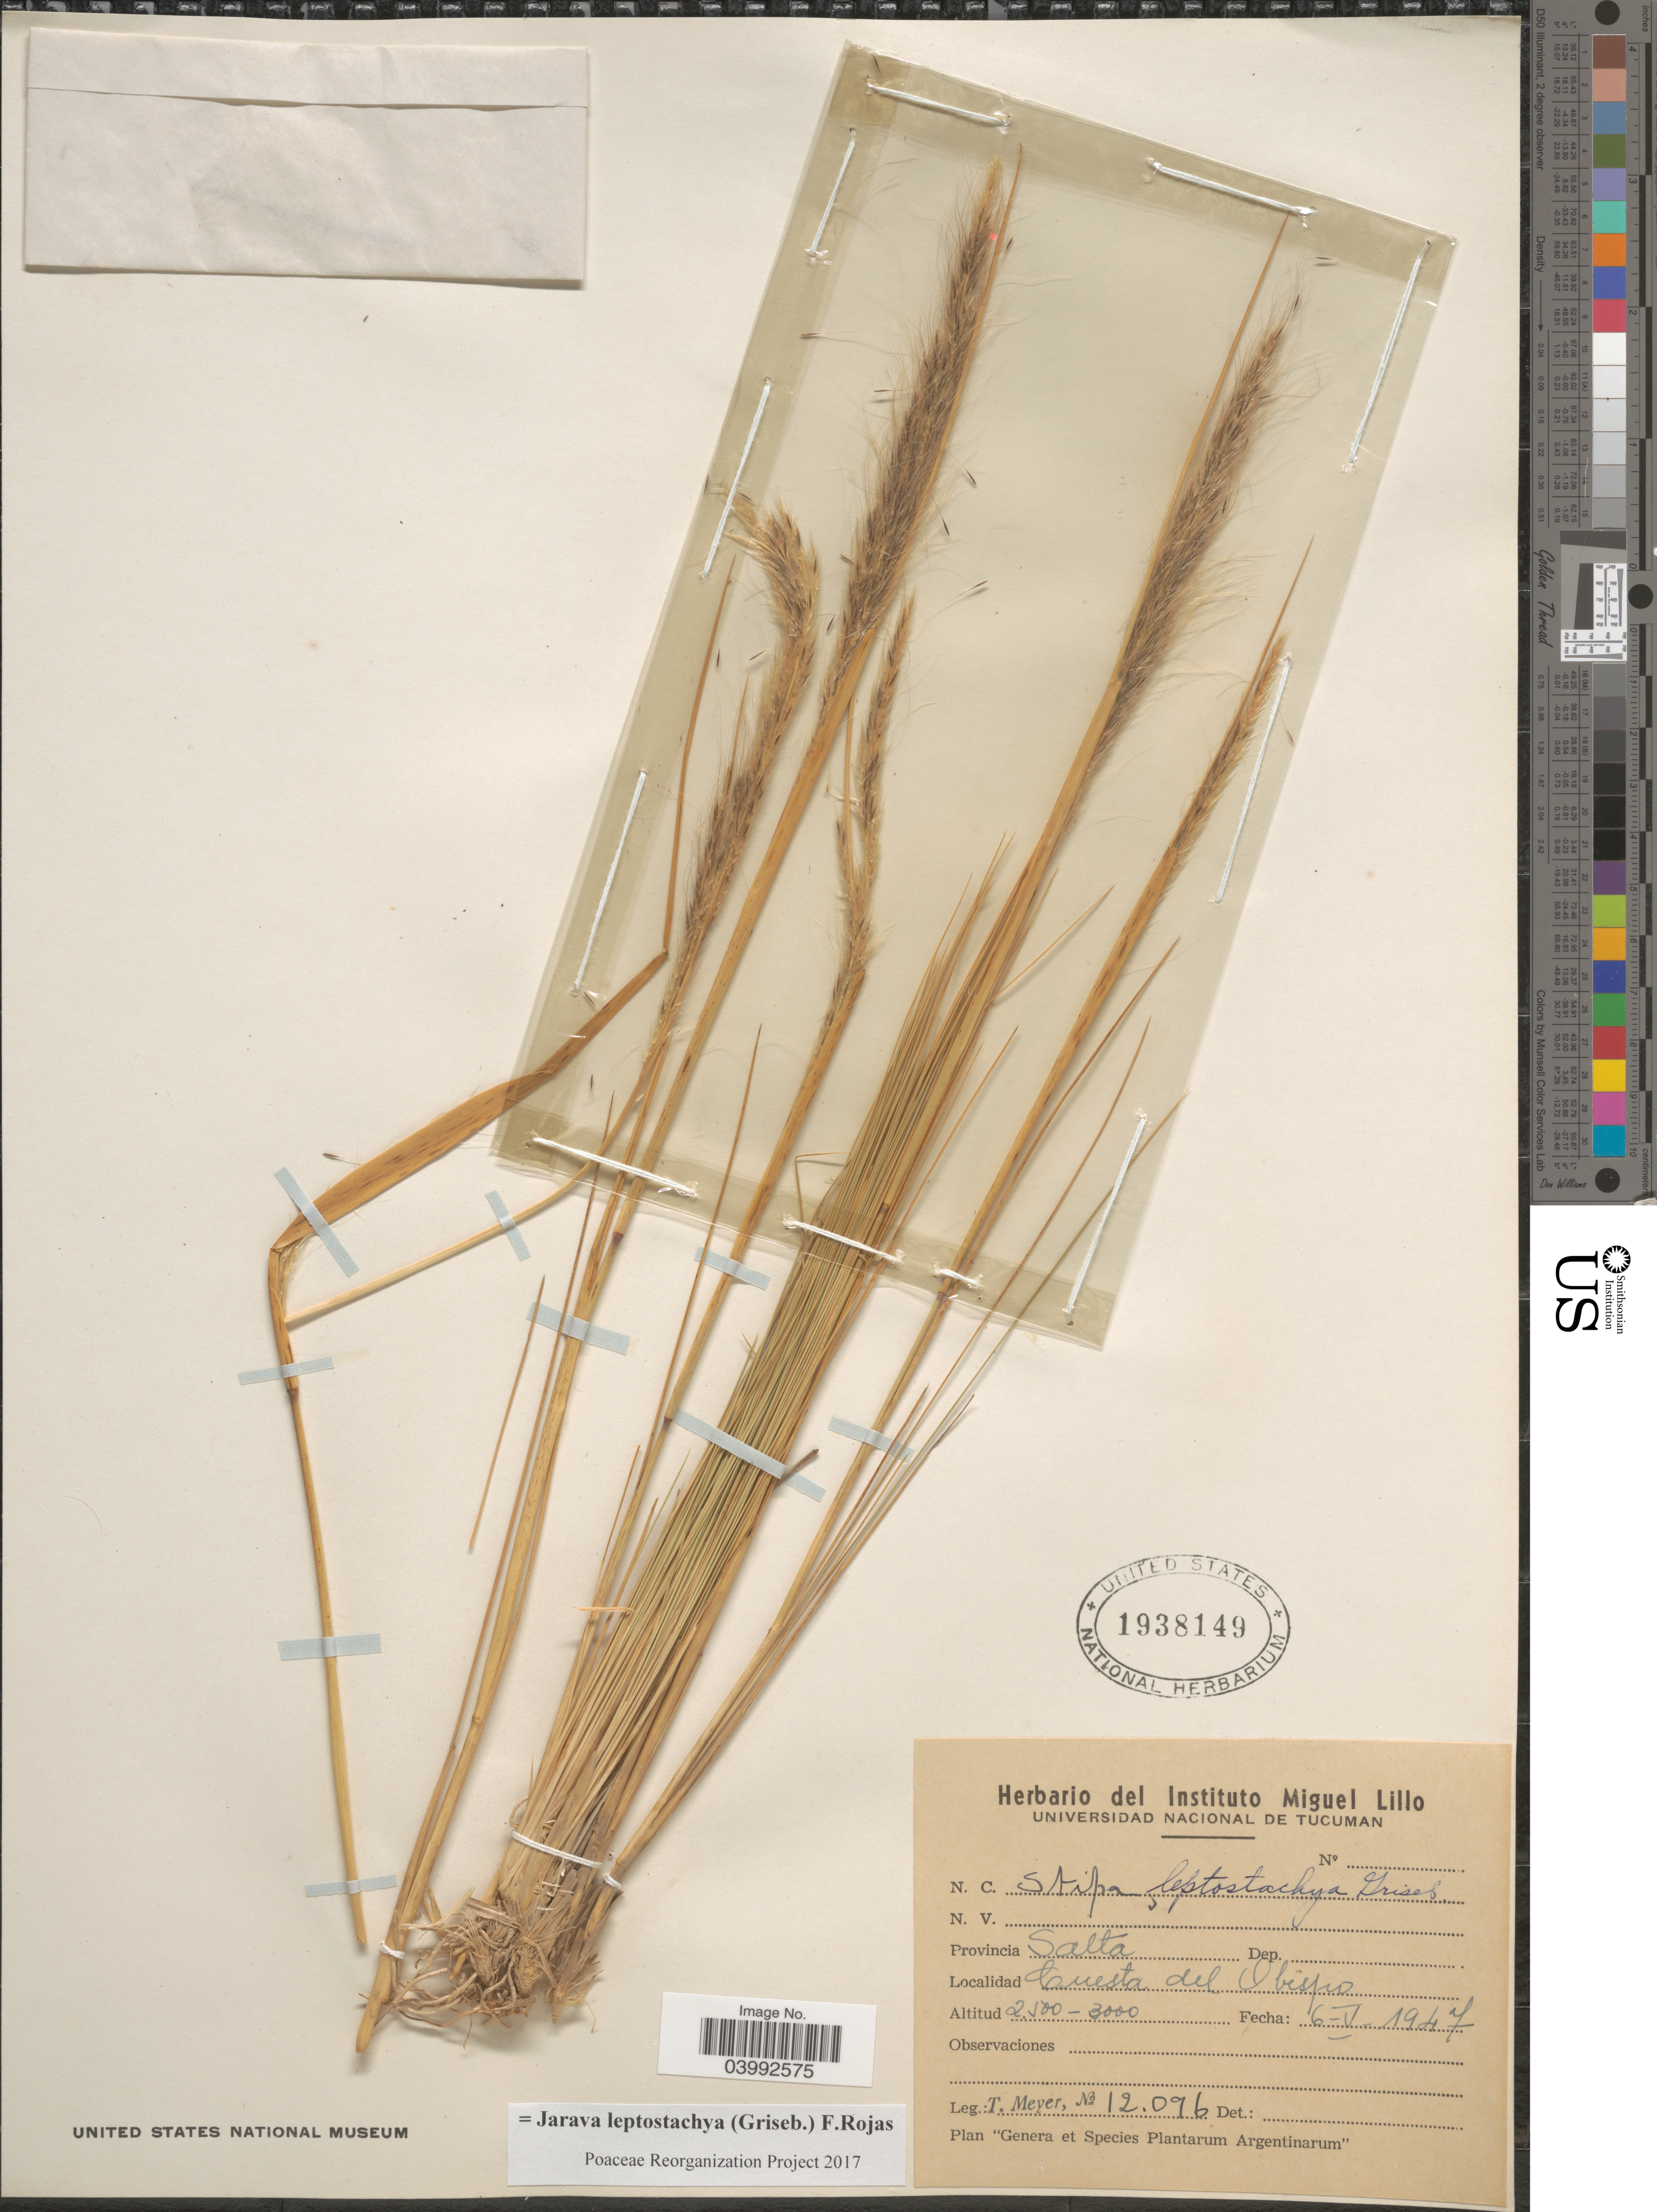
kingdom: Plantae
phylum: Tracheophyta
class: Liliopsida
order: Poales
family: Poaceae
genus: Jarava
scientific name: Jarava leptostachya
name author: (Griseb.) F. Rojas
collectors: T. Meyer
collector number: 12096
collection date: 1947-05-06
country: Argentina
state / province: Salta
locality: Cuesta del Obispo.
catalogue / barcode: US 1938149